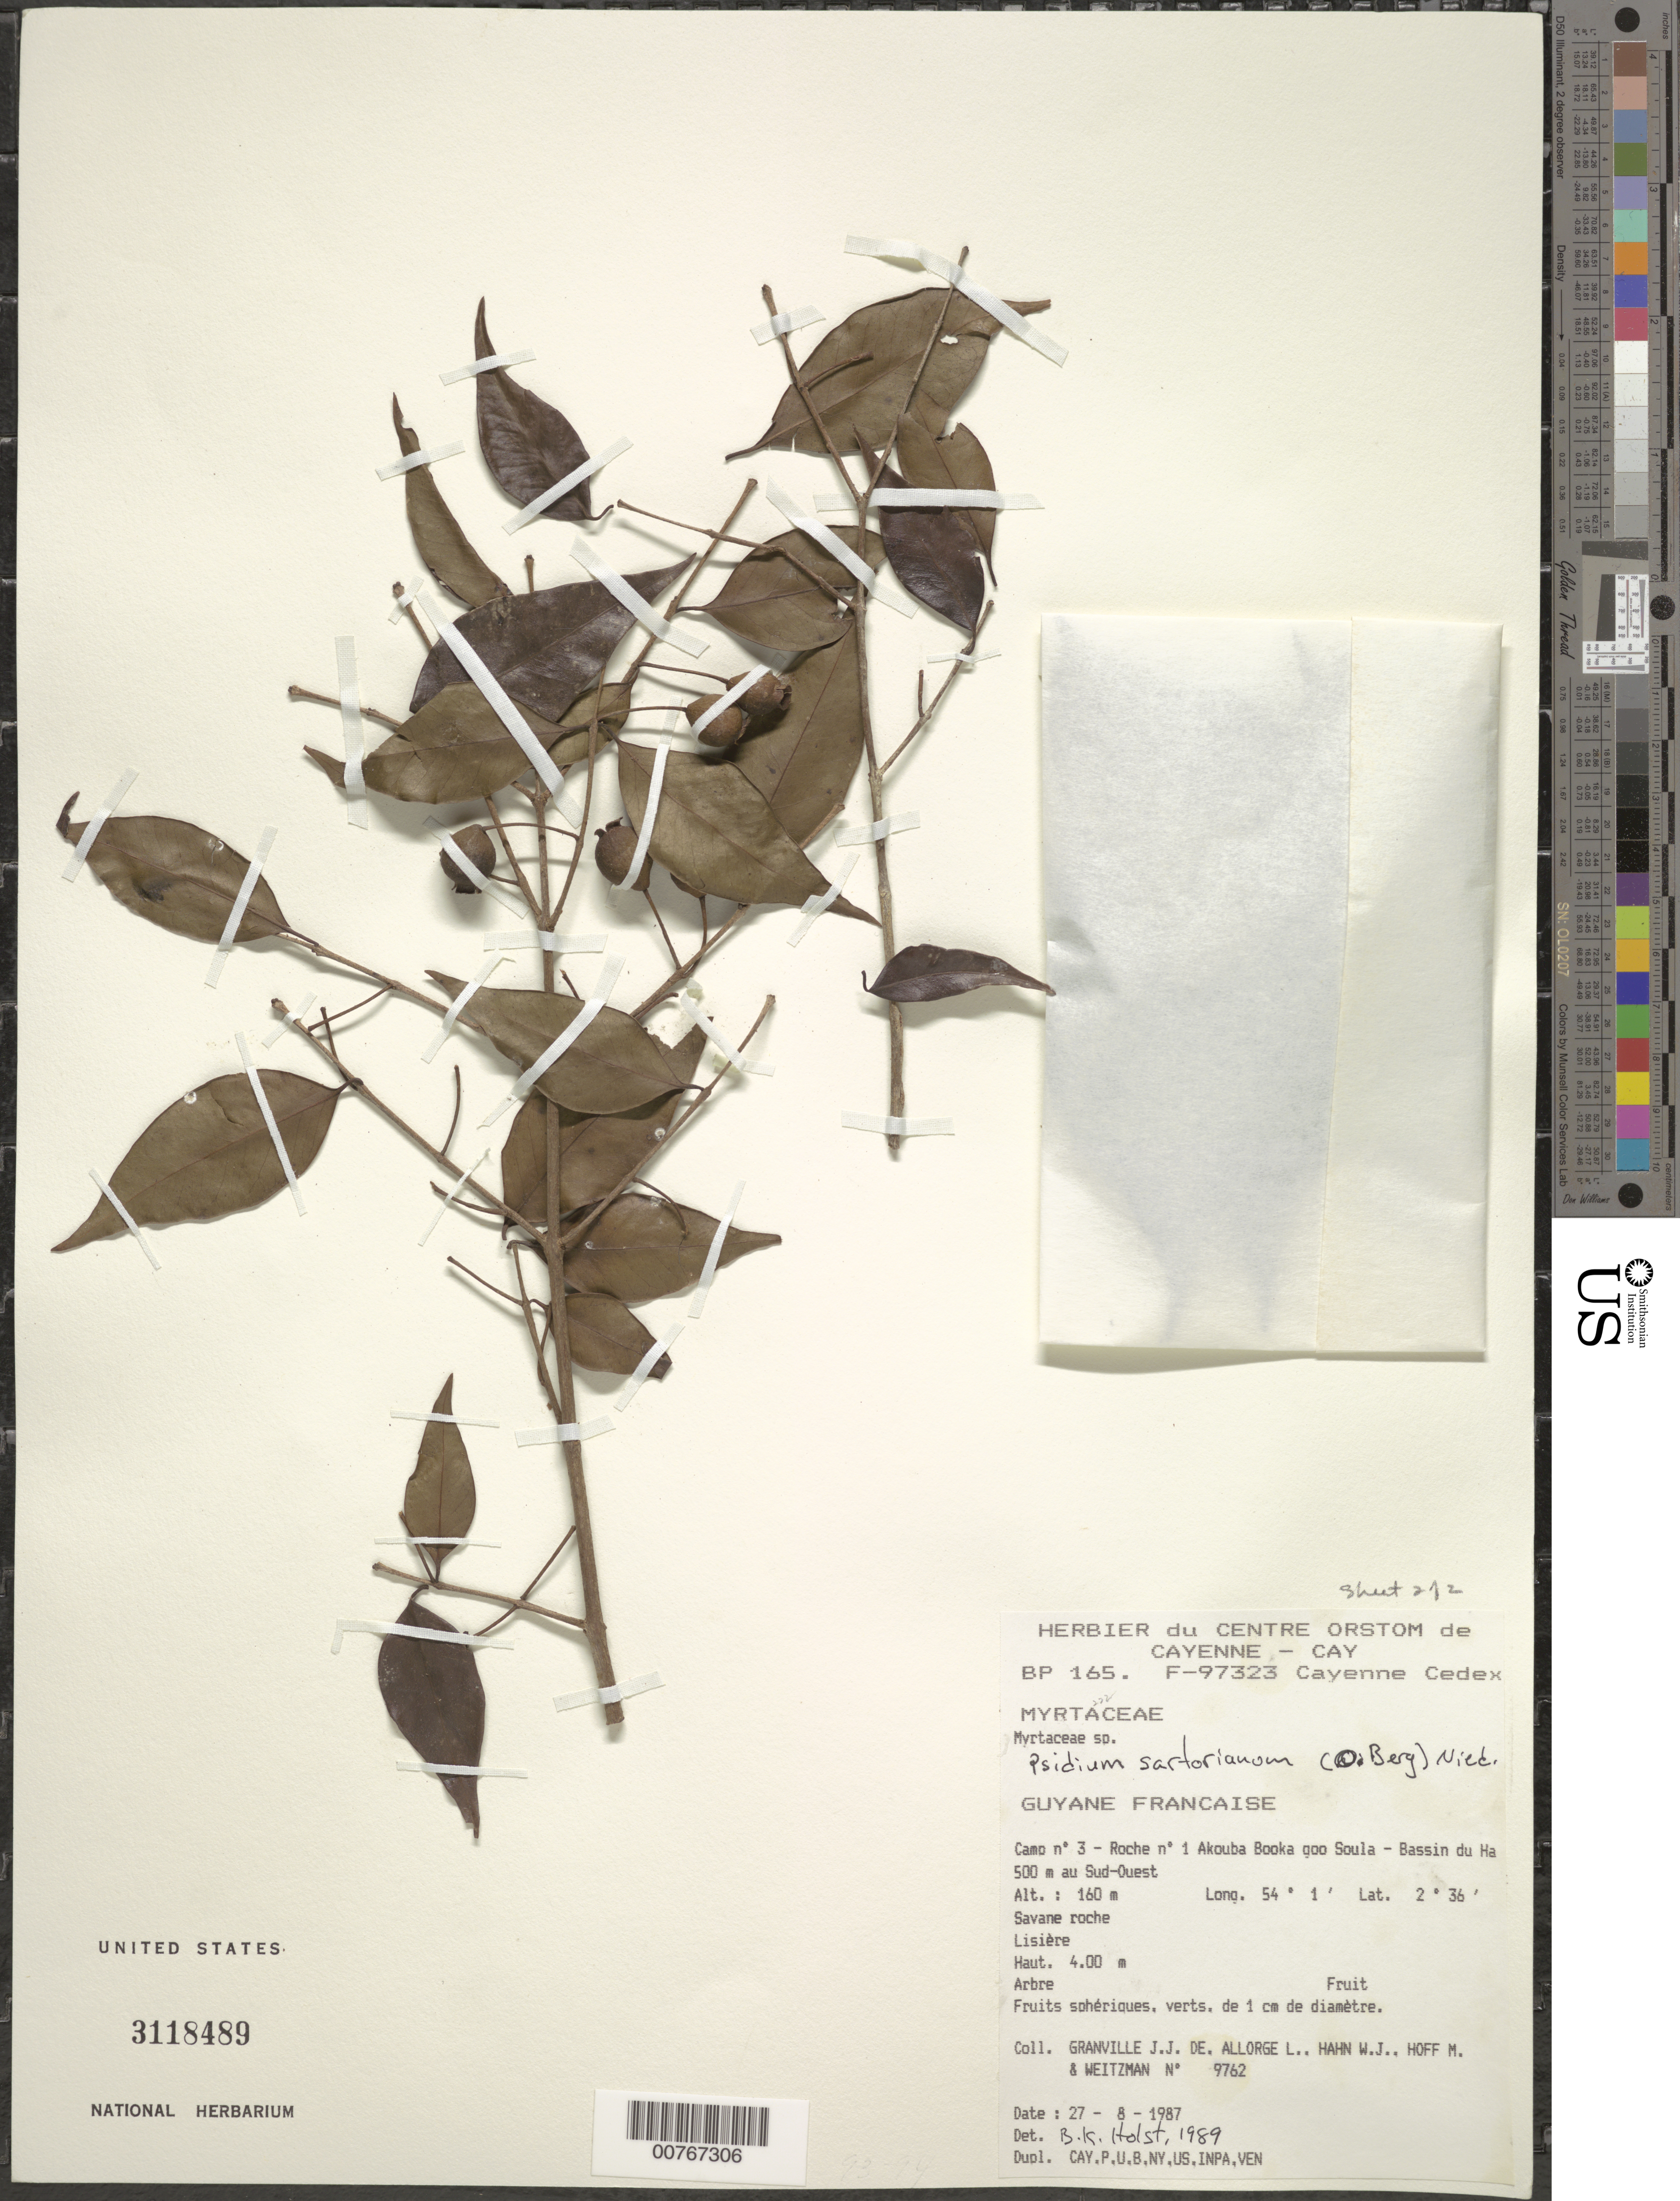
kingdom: Plantae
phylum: Tracheophyta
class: Magnoliopsida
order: Myrtales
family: Myrtaceae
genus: Psidium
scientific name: Psidium sartorianum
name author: (O. Berg) Nied.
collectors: J.-J. de Granville, L. Allorge, W. J. Hahn, M. Hoff & Weitzman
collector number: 9762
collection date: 1987-08-27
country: French Guiana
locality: Guyane Francaise. Camp n° 3 - Roche n° 1 Akouba Booka goo Soula - Bassin du Ha 500 m au Sud-Ouest.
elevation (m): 160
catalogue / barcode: US 3118489